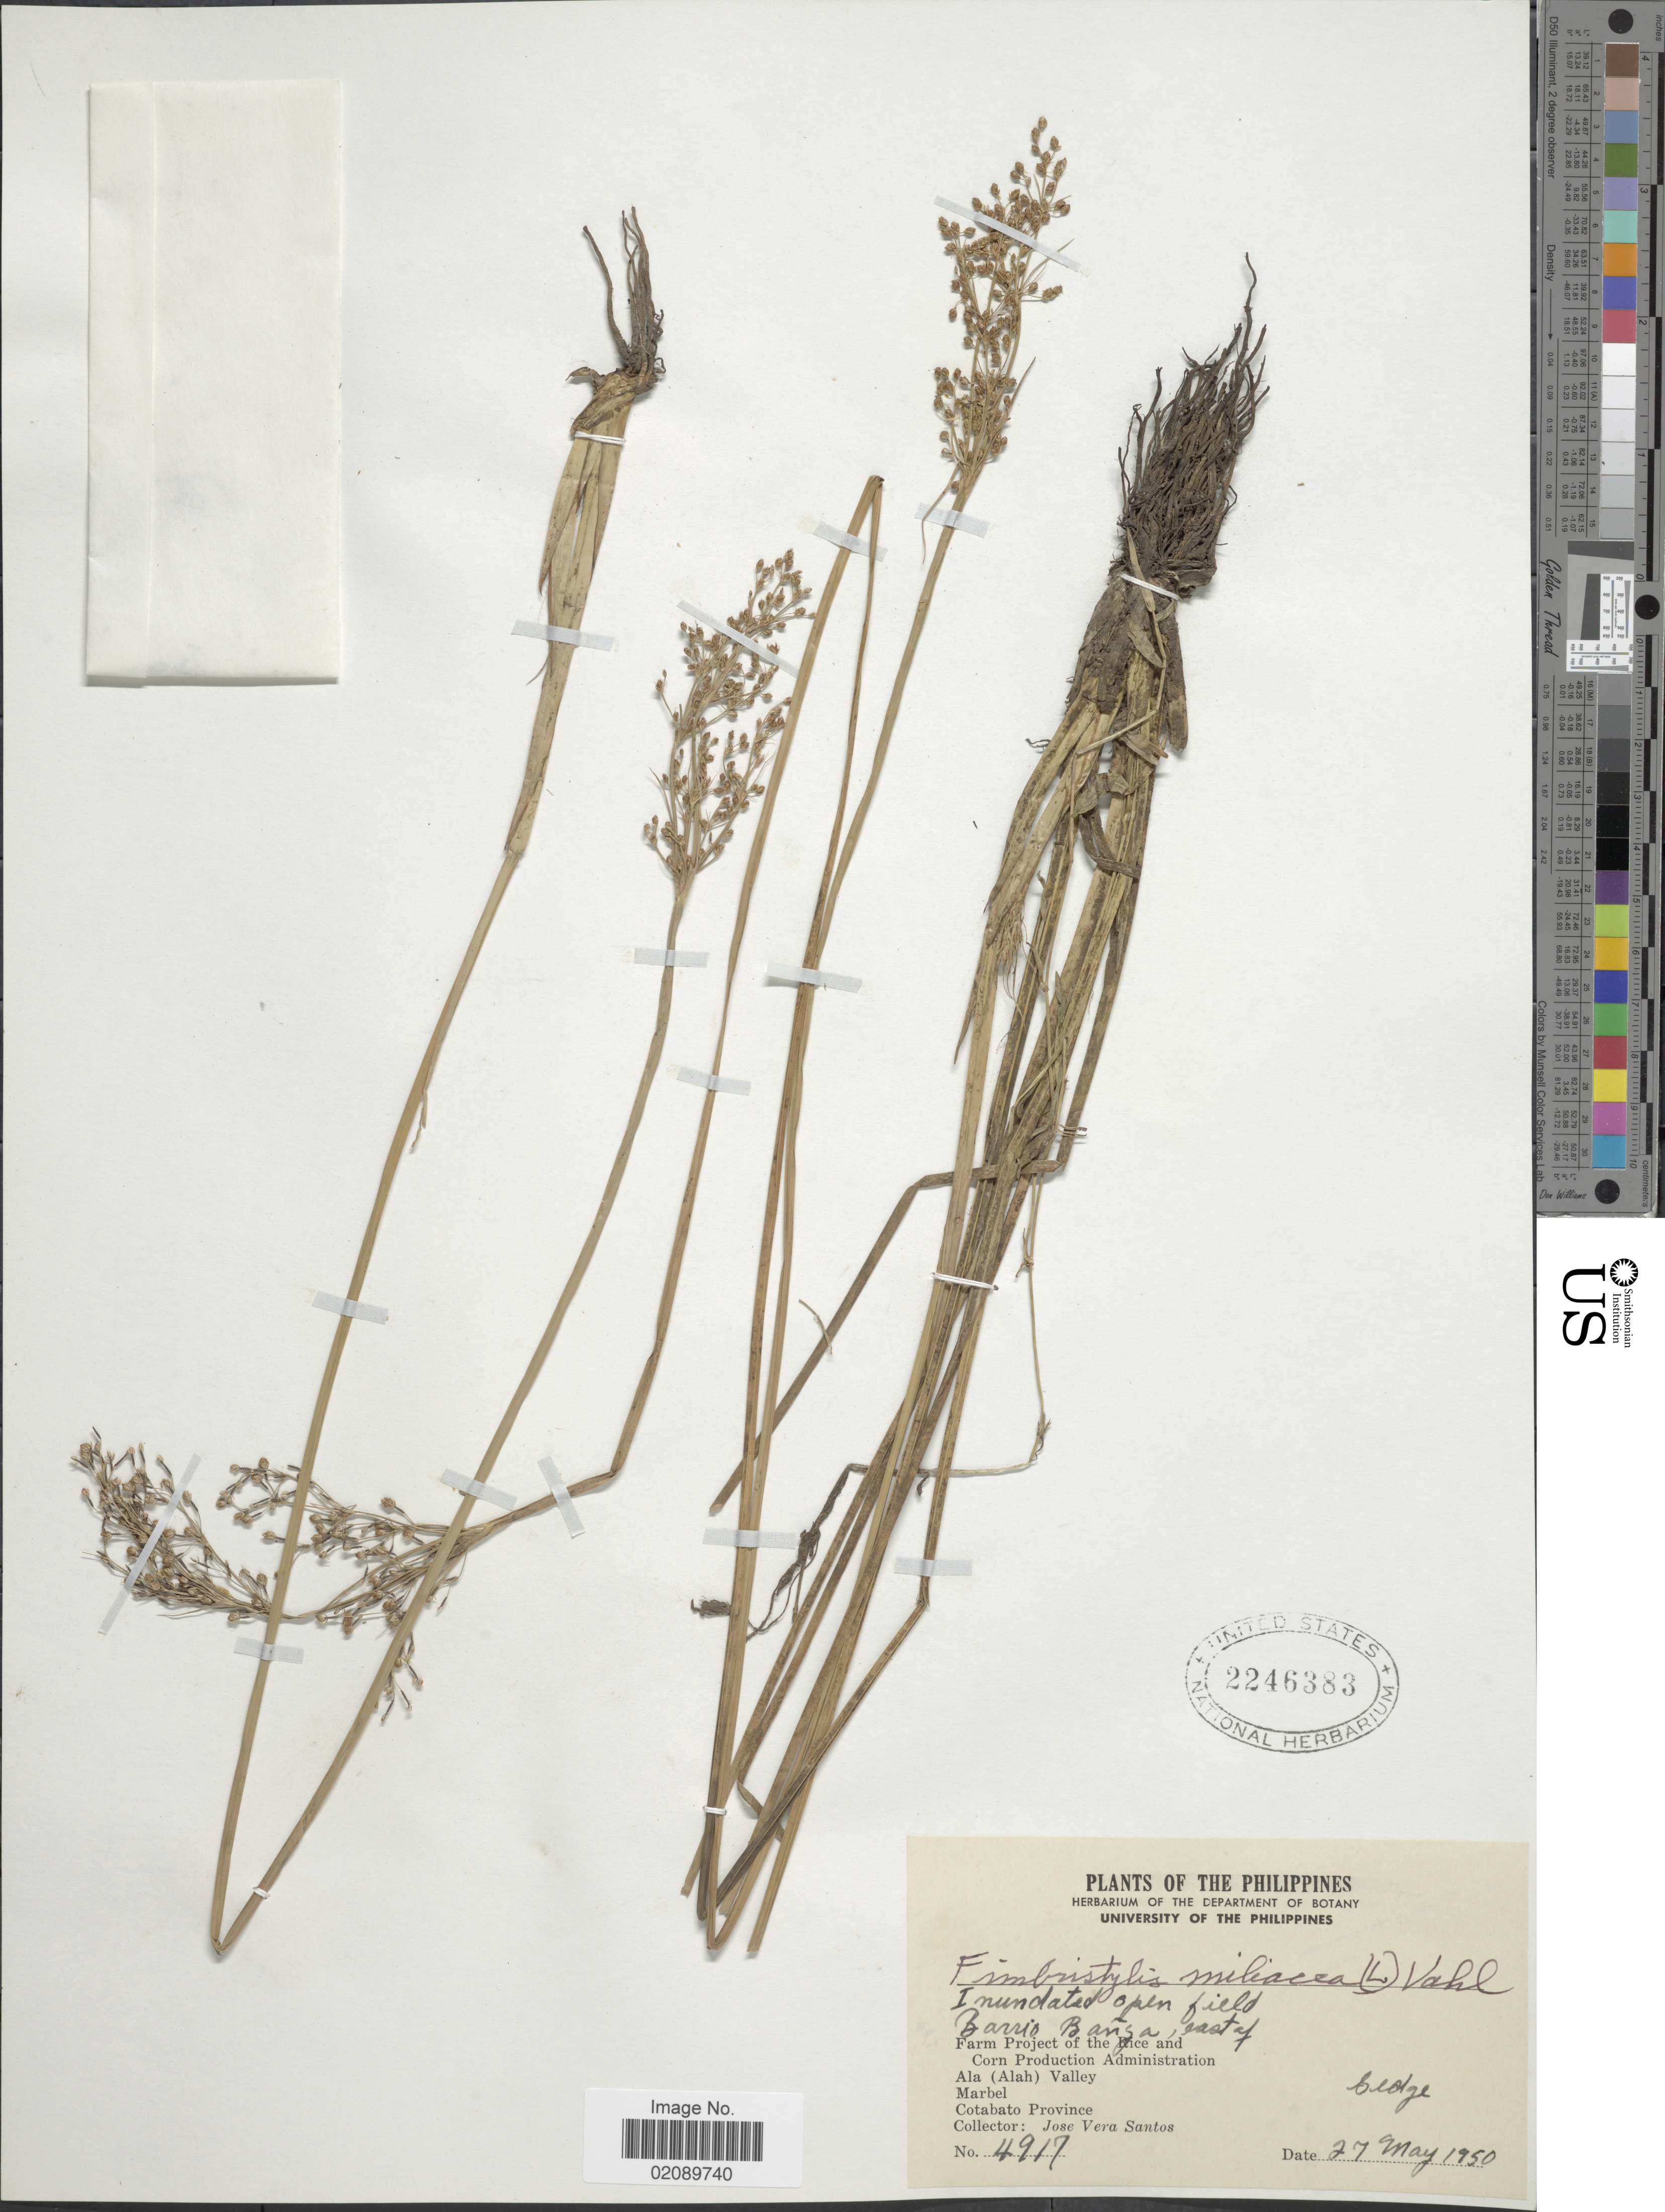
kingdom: Plantae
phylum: Tracheophyta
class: Liliopsida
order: Poales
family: Cyperaceae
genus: Fimbristylis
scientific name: Fimbristylis littoralis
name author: Gaudich.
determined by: Strong, M. T., (US), Smithsonian Institution - National Museum of Natural History (UNITED STATES)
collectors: J. Santos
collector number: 4917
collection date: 1950-05-27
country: Philippines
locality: Barrio Banza , east of Farm Project of the Rice and Corn Production Administration, Ala (Alah) Valley, Marbel, Cotabato Province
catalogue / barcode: US 2246383